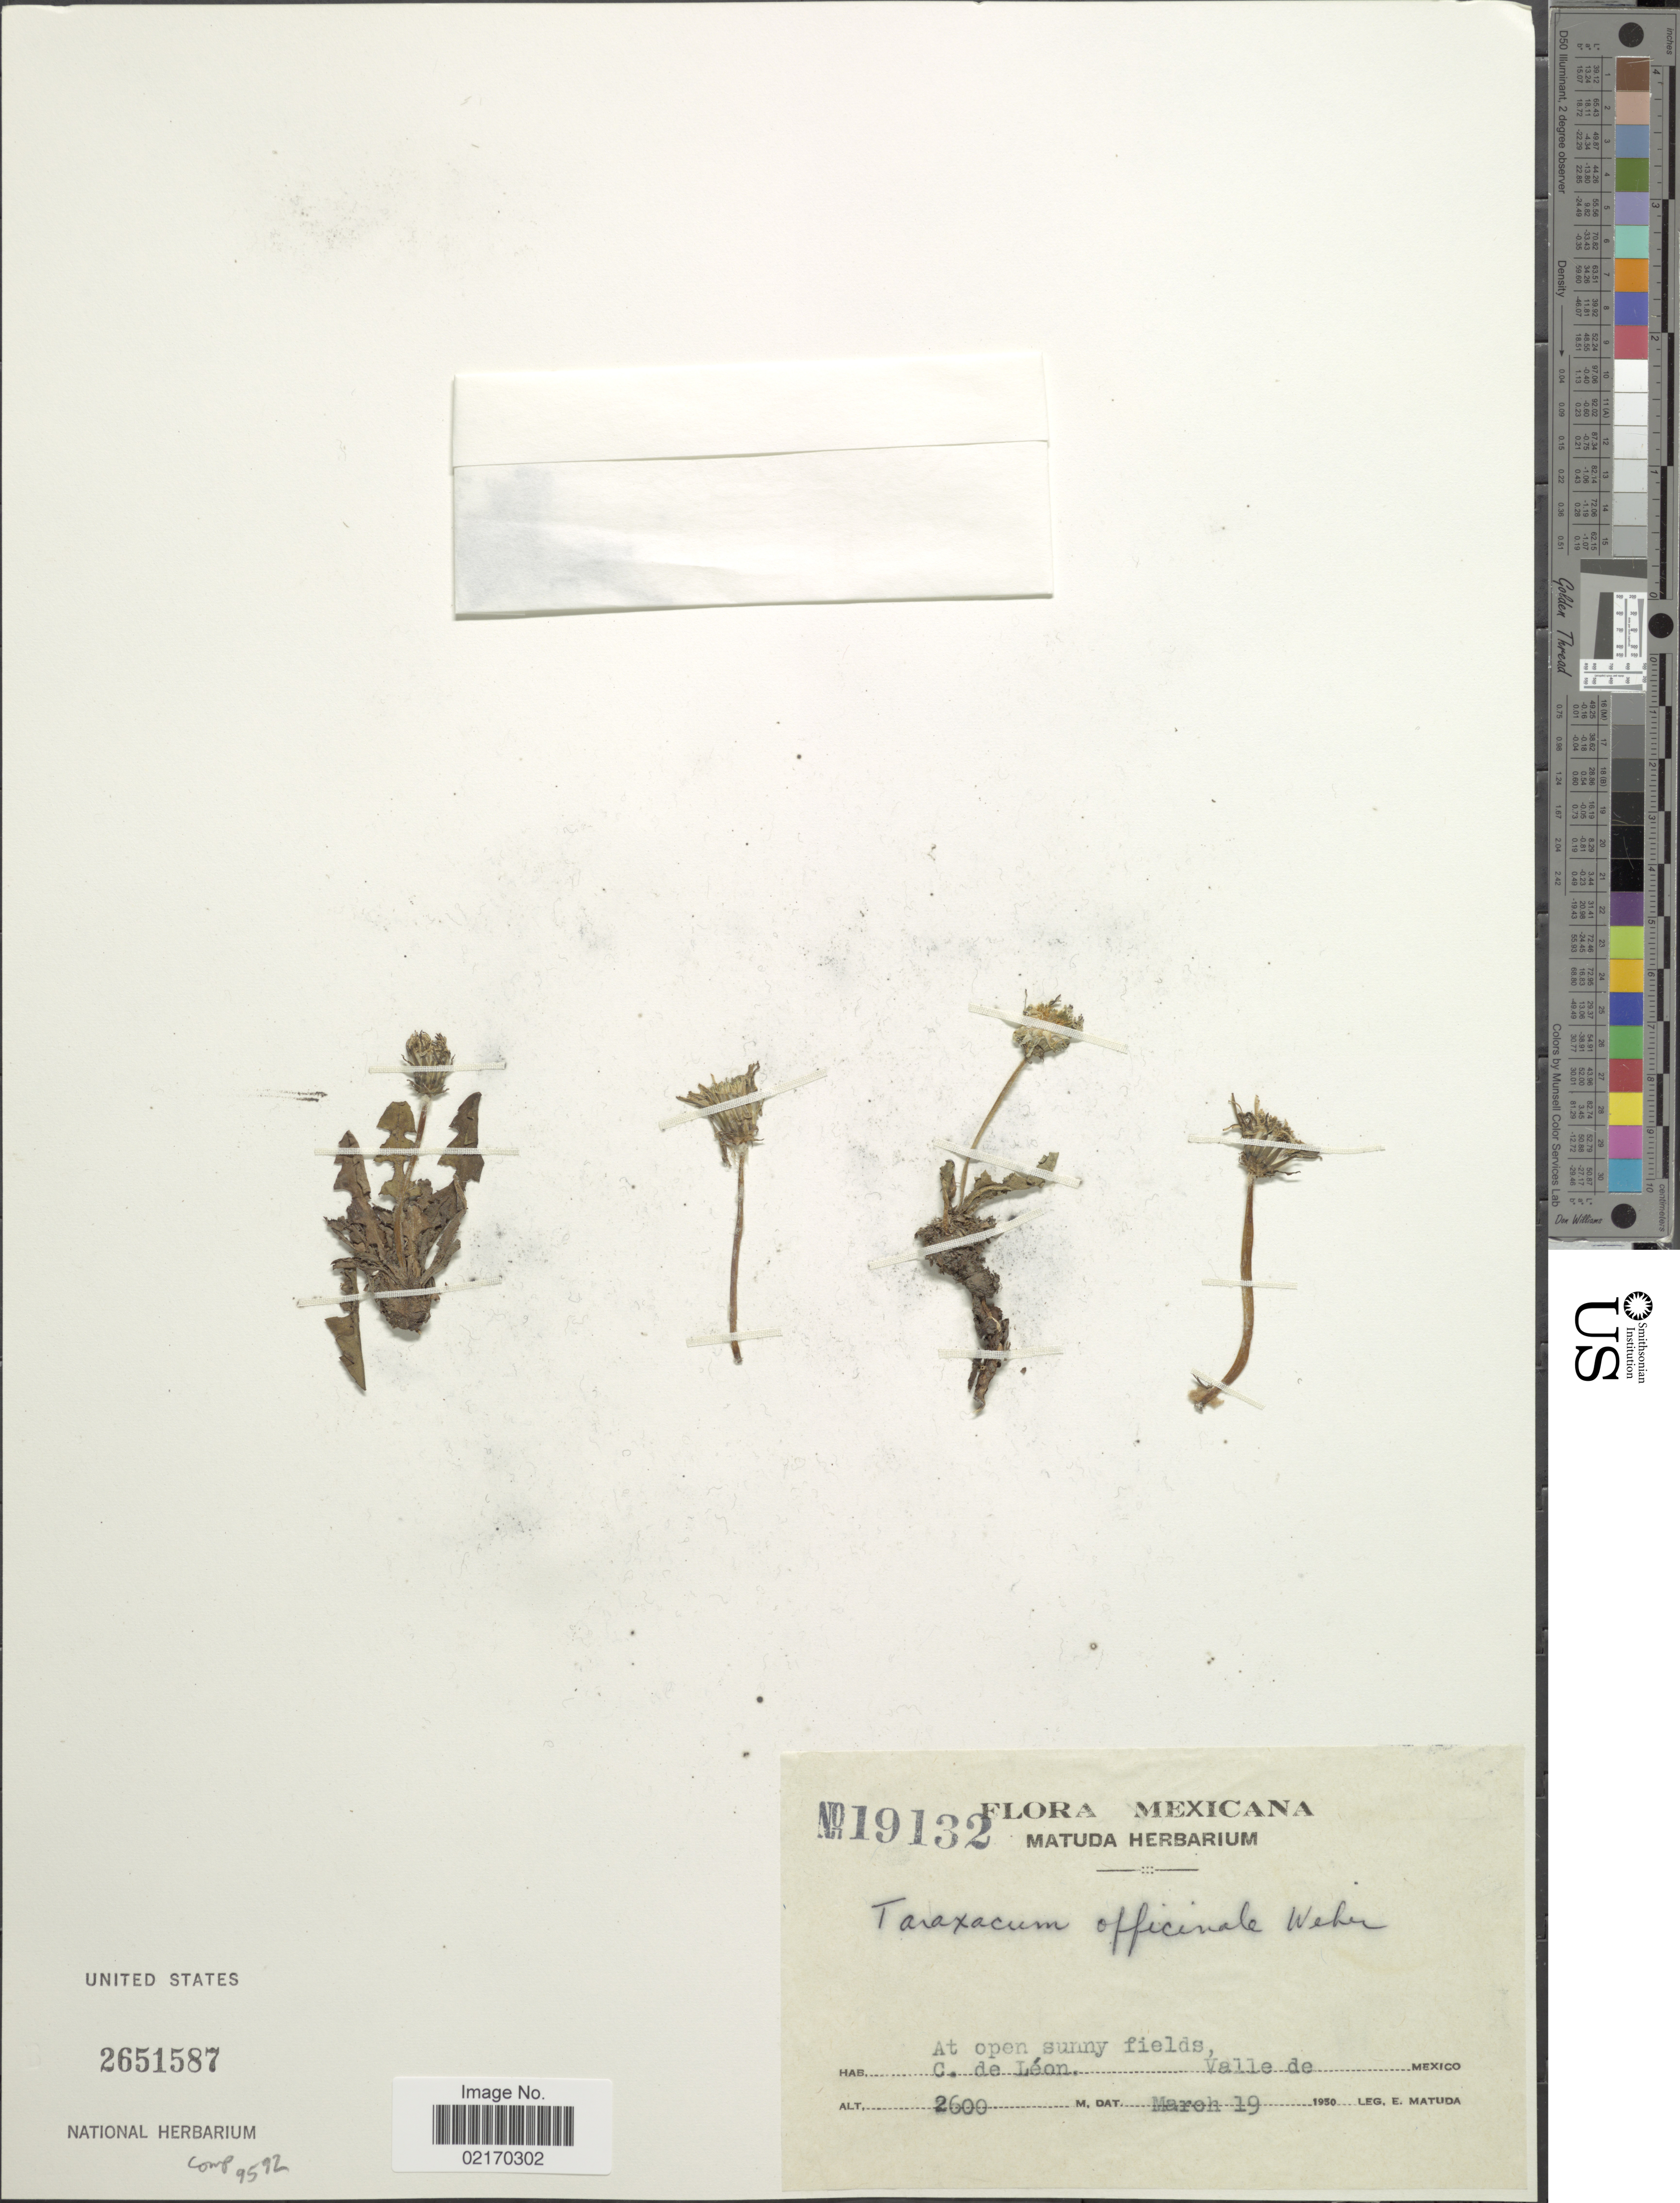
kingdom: Plantae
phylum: Tracheophyta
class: Magnoliopsida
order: Asterales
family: Asteraceae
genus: Taraxacum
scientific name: Taraxacum officinale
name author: G.H. Weber ex F.H. Wigg.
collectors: E. Matuda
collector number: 19132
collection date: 1930-03-19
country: Mexico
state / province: México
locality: C. de Leon Valle de Mexico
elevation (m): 2600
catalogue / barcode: US 2651587